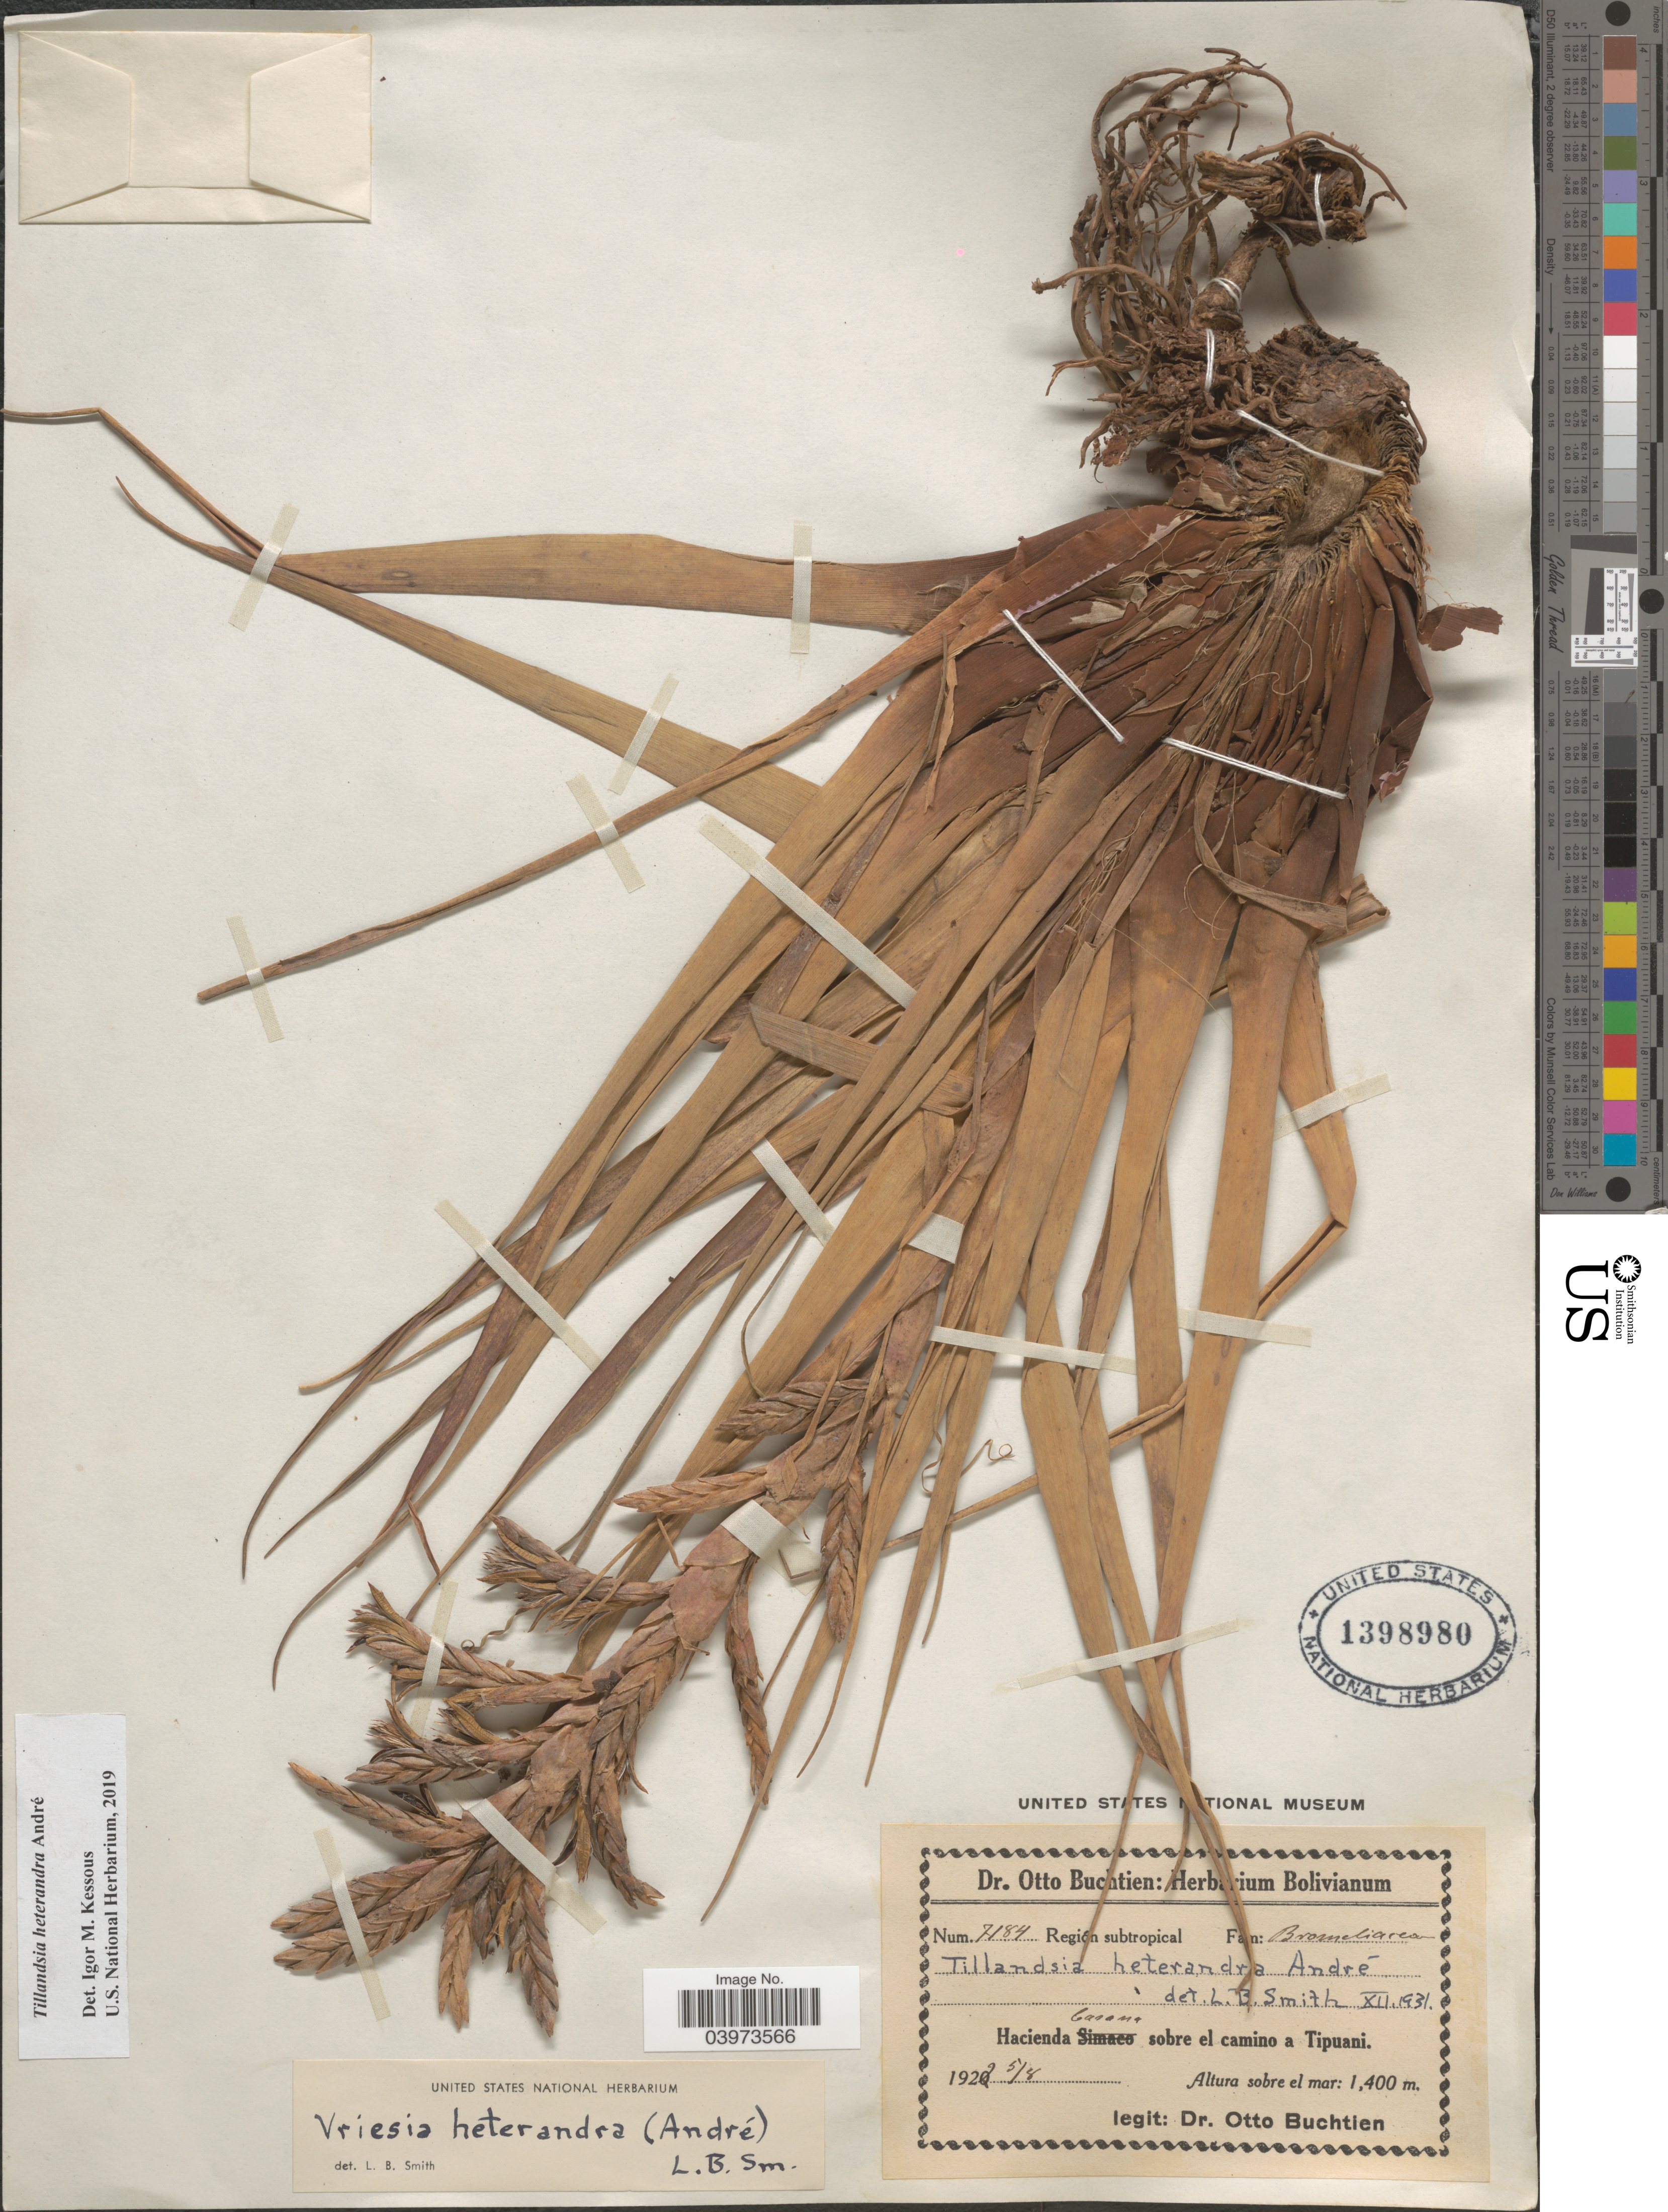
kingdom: Plantae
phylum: Tracheophyta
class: Liliopsida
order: Poales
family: Bromeliaceae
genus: Tillandsia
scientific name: Tillandsia heterandra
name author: André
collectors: O. Buchtien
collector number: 7184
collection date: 1922-08-05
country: Bolivia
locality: Región subtropical. Hacienda Casana sobre el camino a Tipuani.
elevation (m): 1400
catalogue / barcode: US 1398980